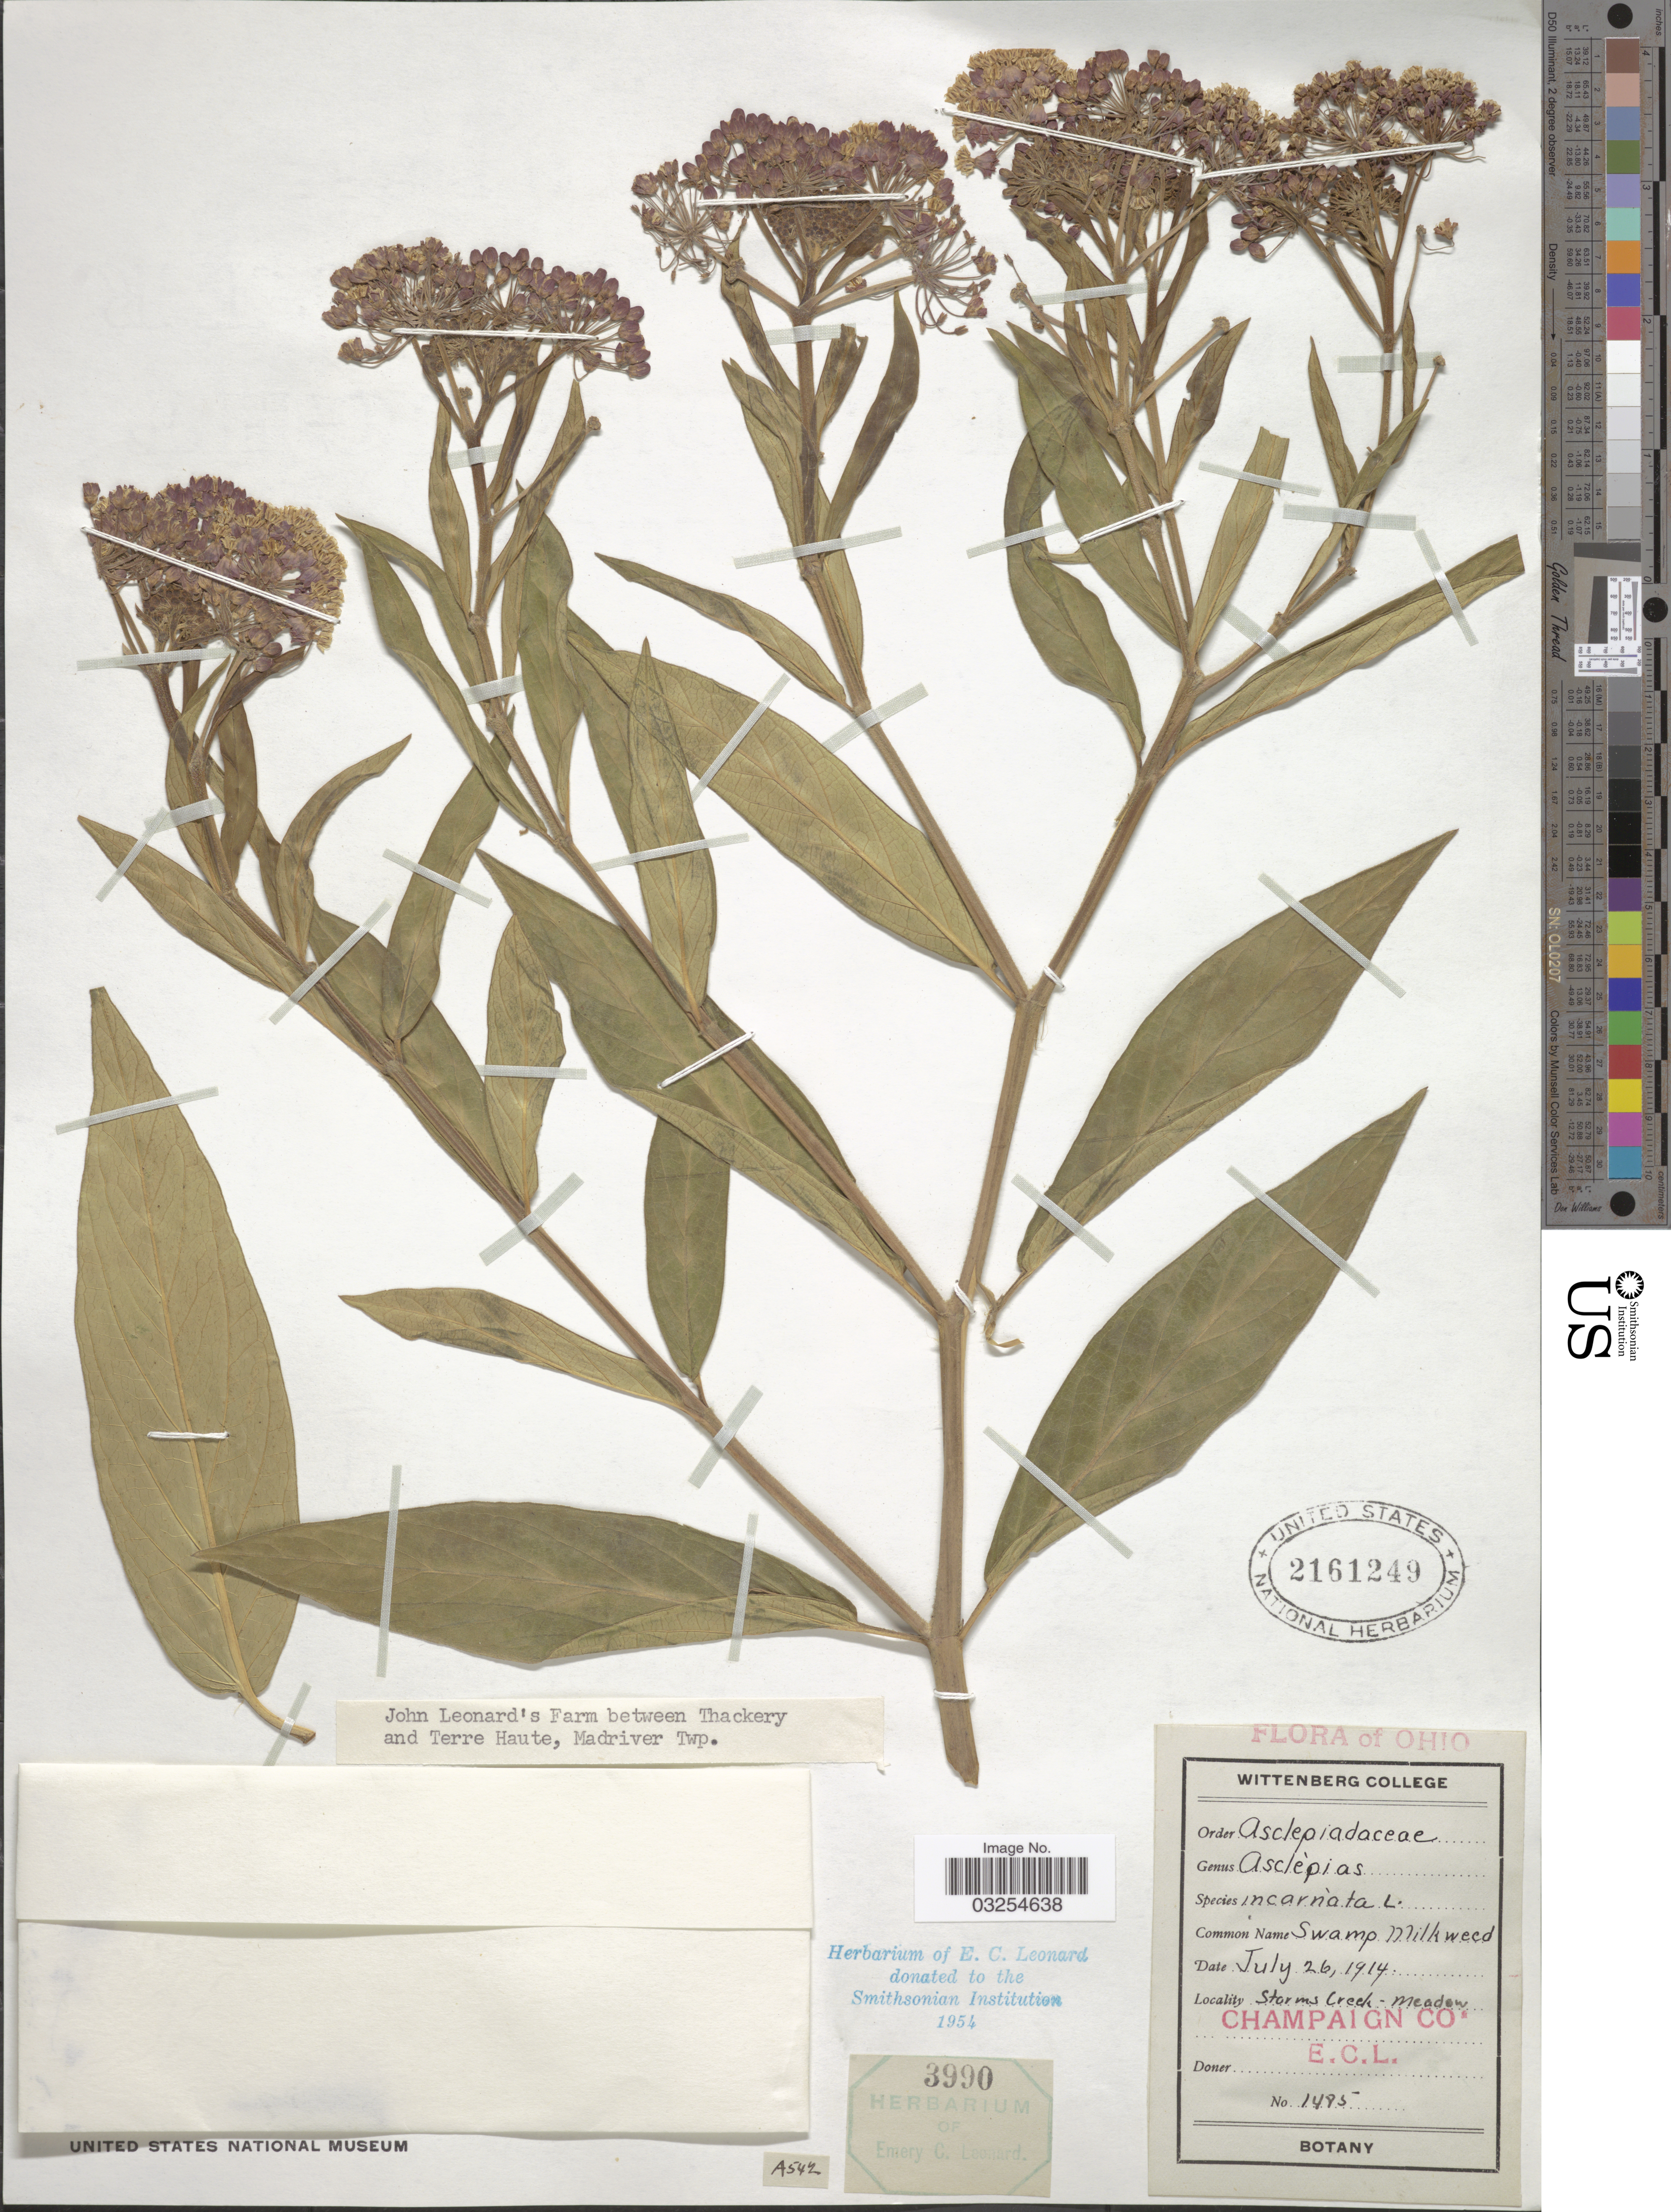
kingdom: Plantae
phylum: Tracheophyta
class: Magnoliopsida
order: Gentianales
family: Apocynaceae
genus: Asclepias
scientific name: Asclepias incarnata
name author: L.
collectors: E. C. Leonard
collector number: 1495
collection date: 1914-07-26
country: United States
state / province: Ohio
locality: Stroms Creek - meadow. Champaign Co.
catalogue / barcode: US 2161249